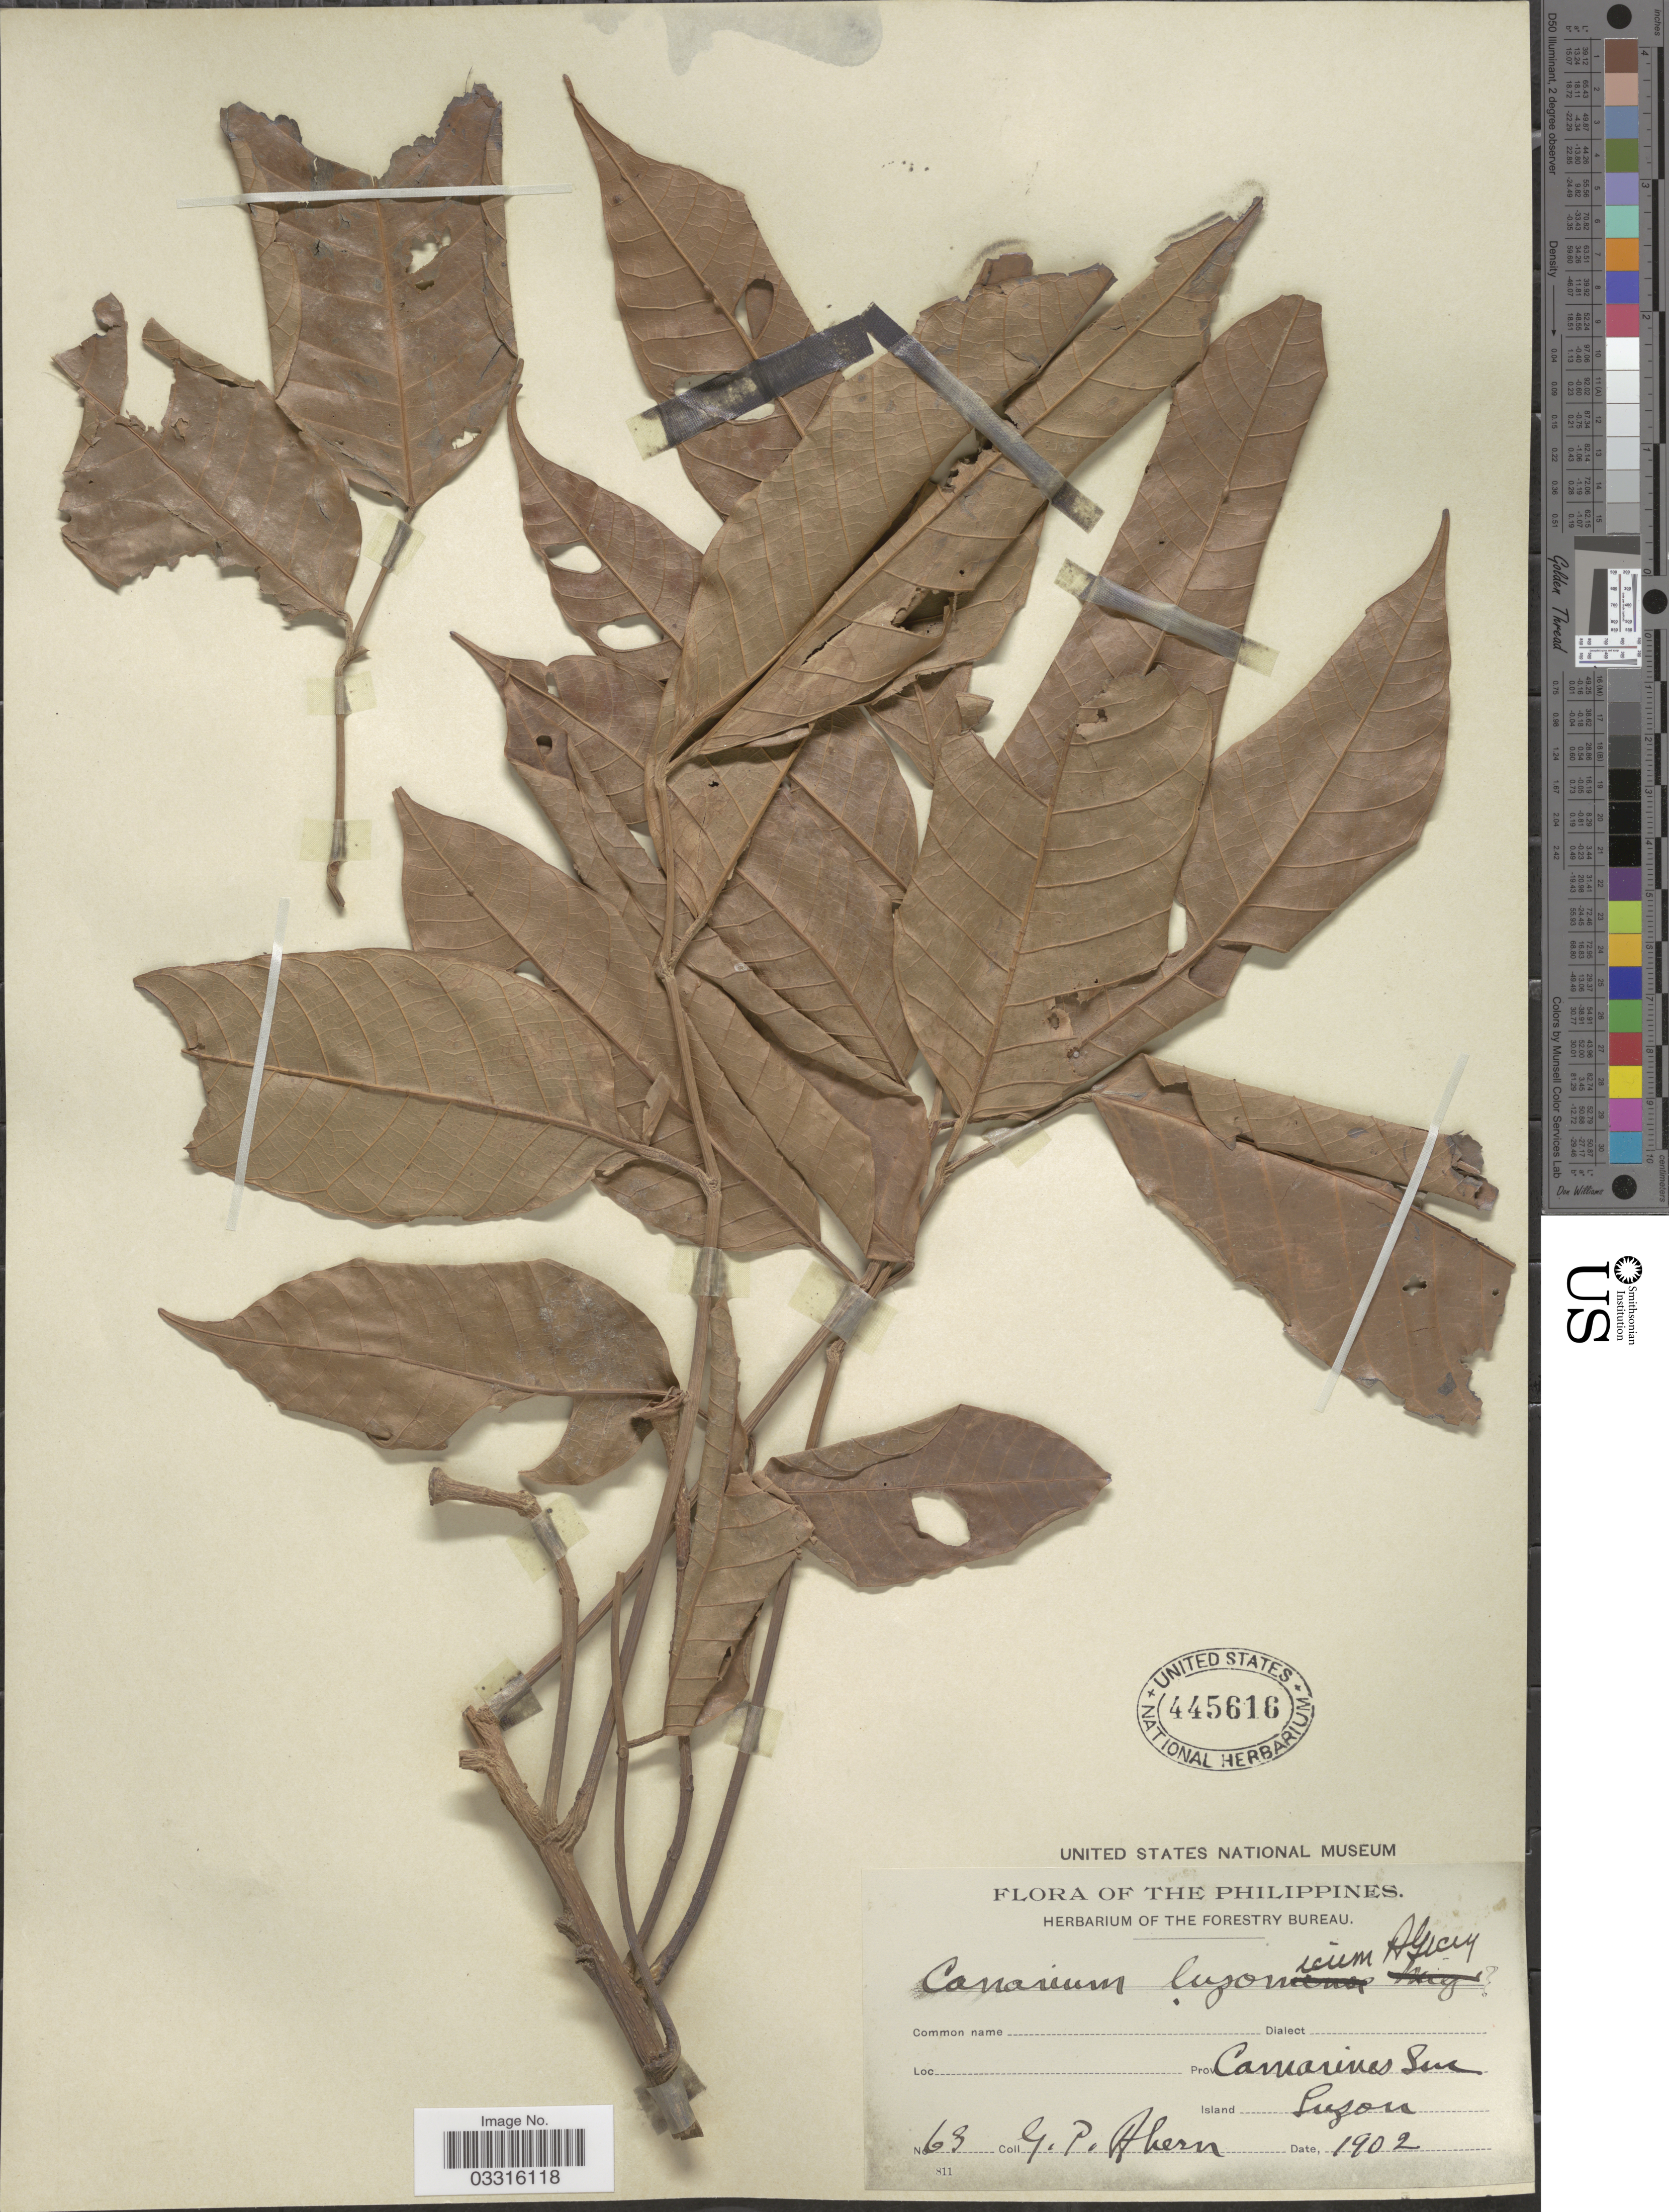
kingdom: Plantae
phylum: Tracheophyta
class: Magnoliopsida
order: Sapindales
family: Burseraceae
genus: Canarium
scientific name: Canarium luzonicum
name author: (Blume) A. Gray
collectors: G. Ahern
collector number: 63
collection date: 1902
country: Philippines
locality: Prov. Camarines Sur. Island Luzon.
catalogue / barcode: US 445616